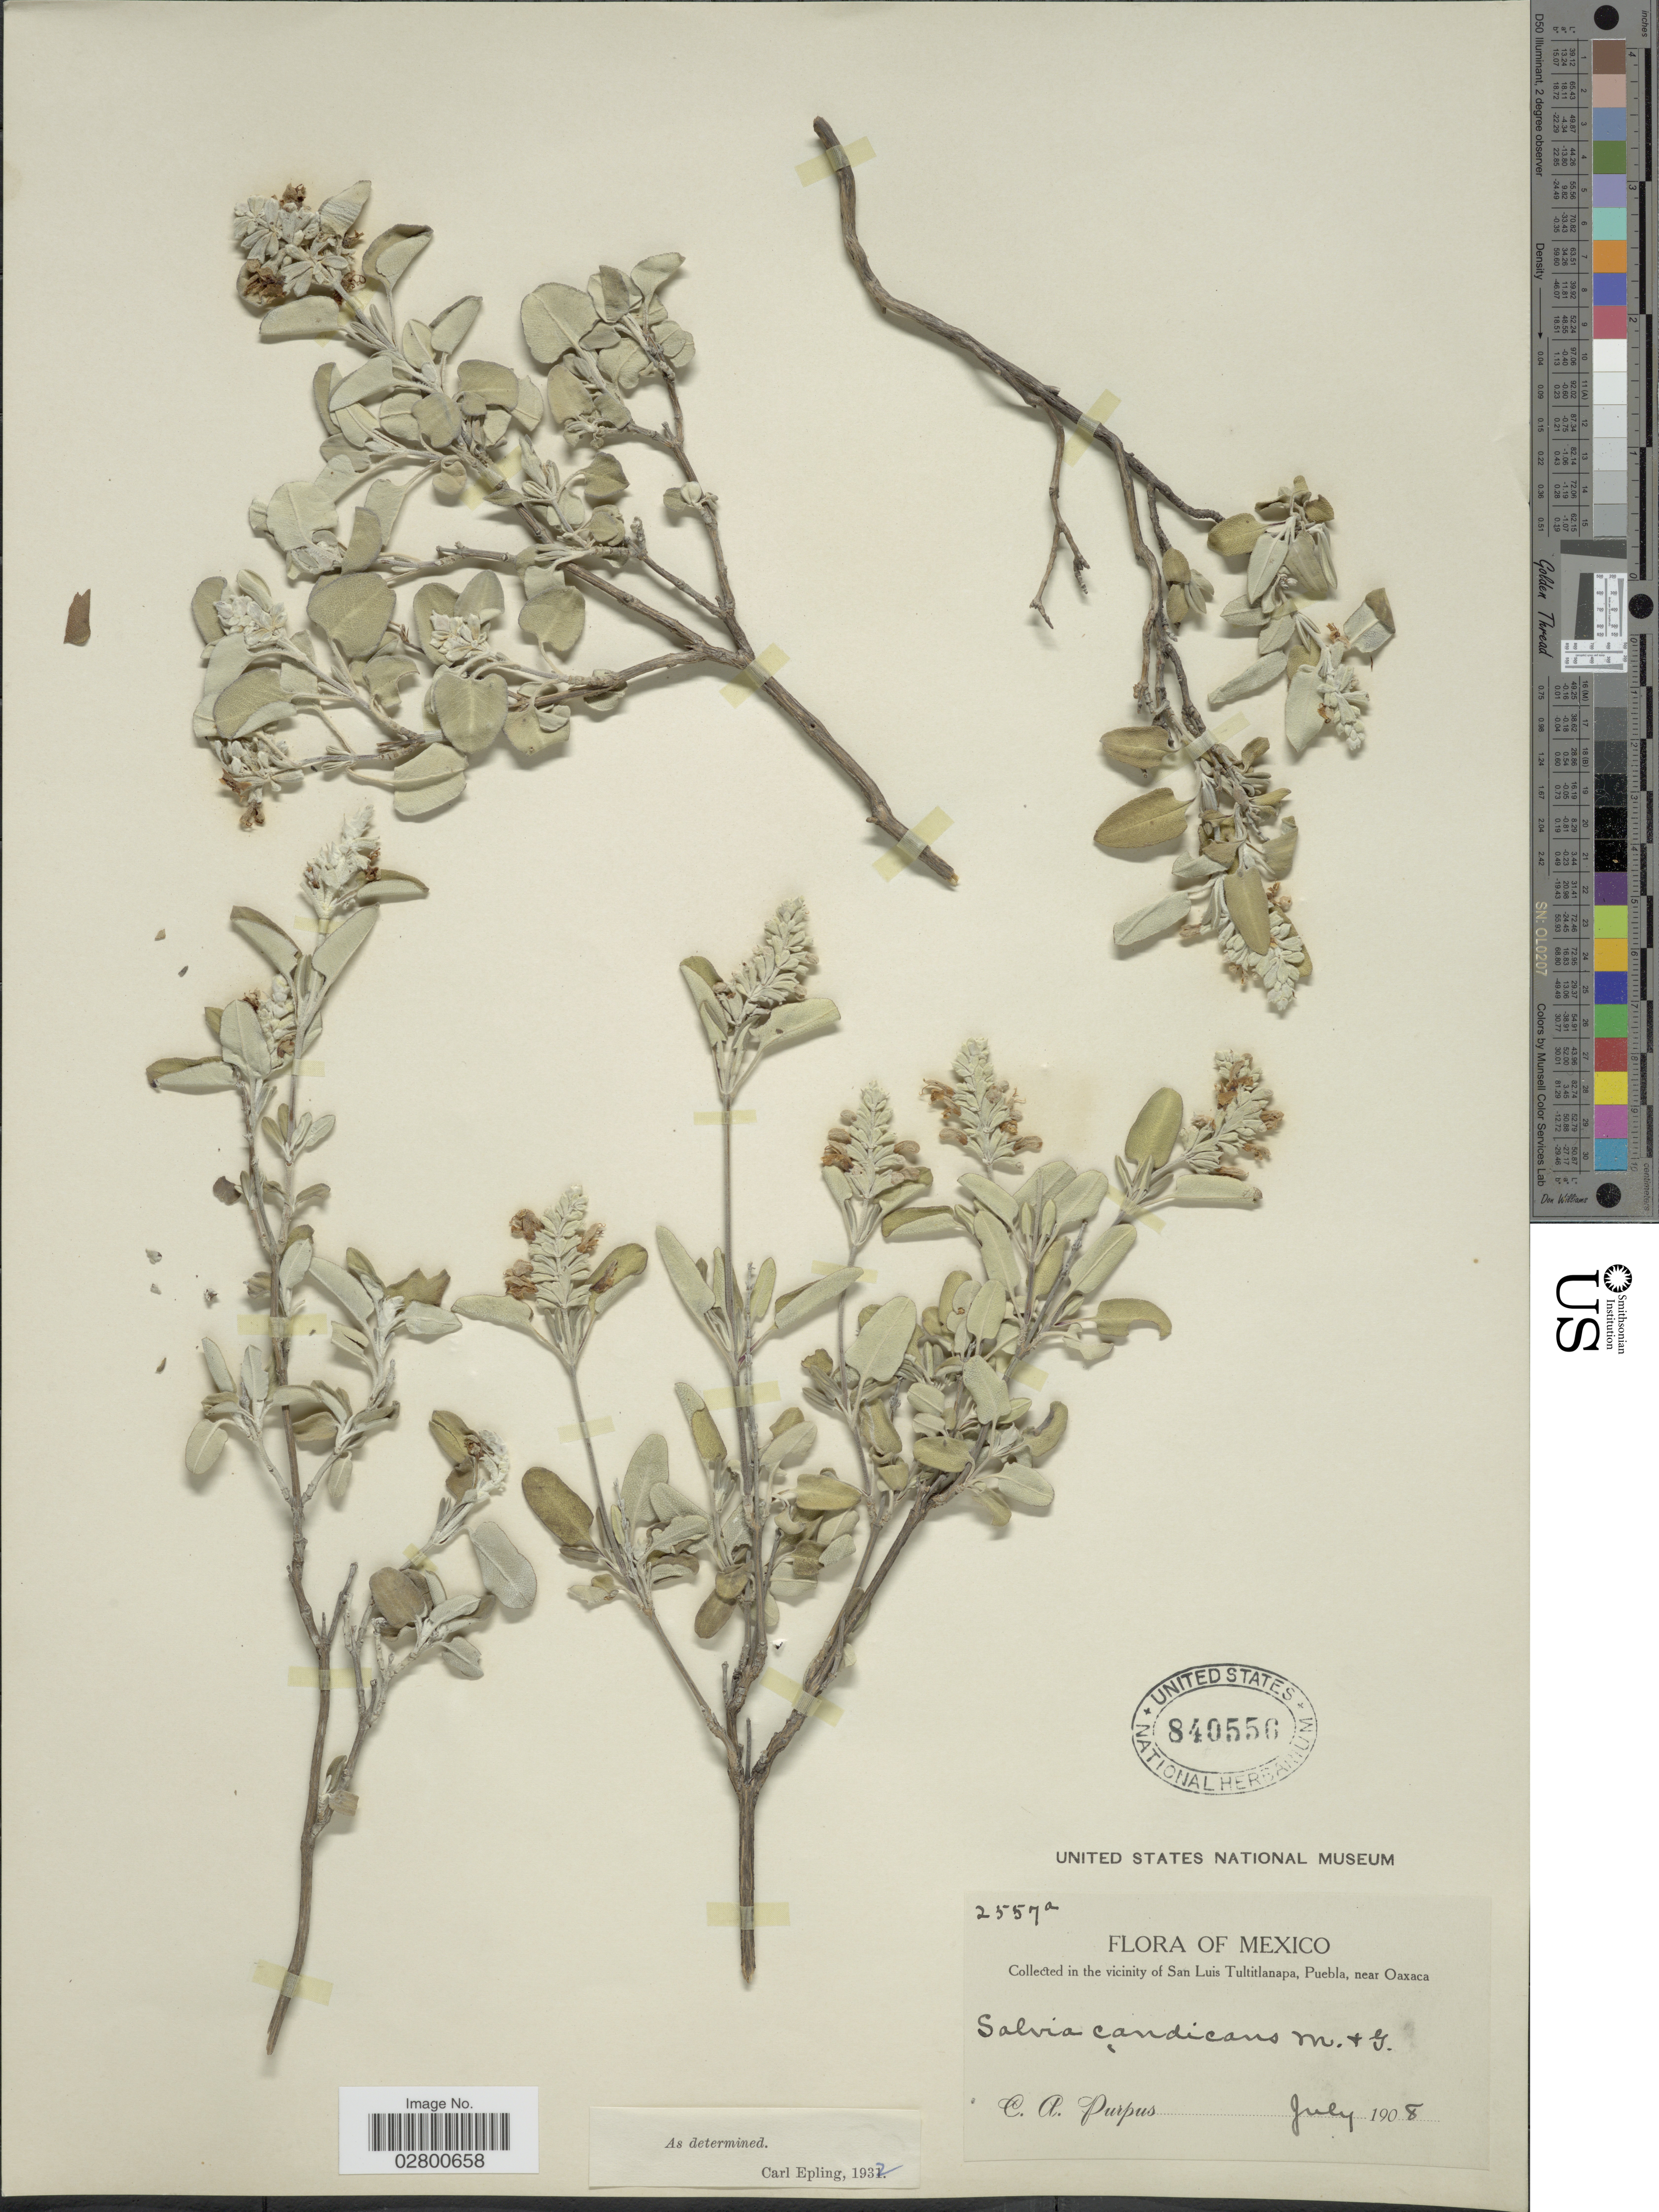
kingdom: Plantae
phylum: Tracheophyta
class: Magnoliopsida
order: Lamiales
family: Lamiaceae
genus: Salvia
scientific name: Salvia candicans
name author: M. Martens & Galeotti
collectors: C. A. Purpus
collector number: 2557a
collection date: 1908-07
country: Mexico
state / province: Puebla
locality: Vicinity of San Luis Tultitlanapa, Puebla, near Oaxaca.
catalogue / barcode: US 840556